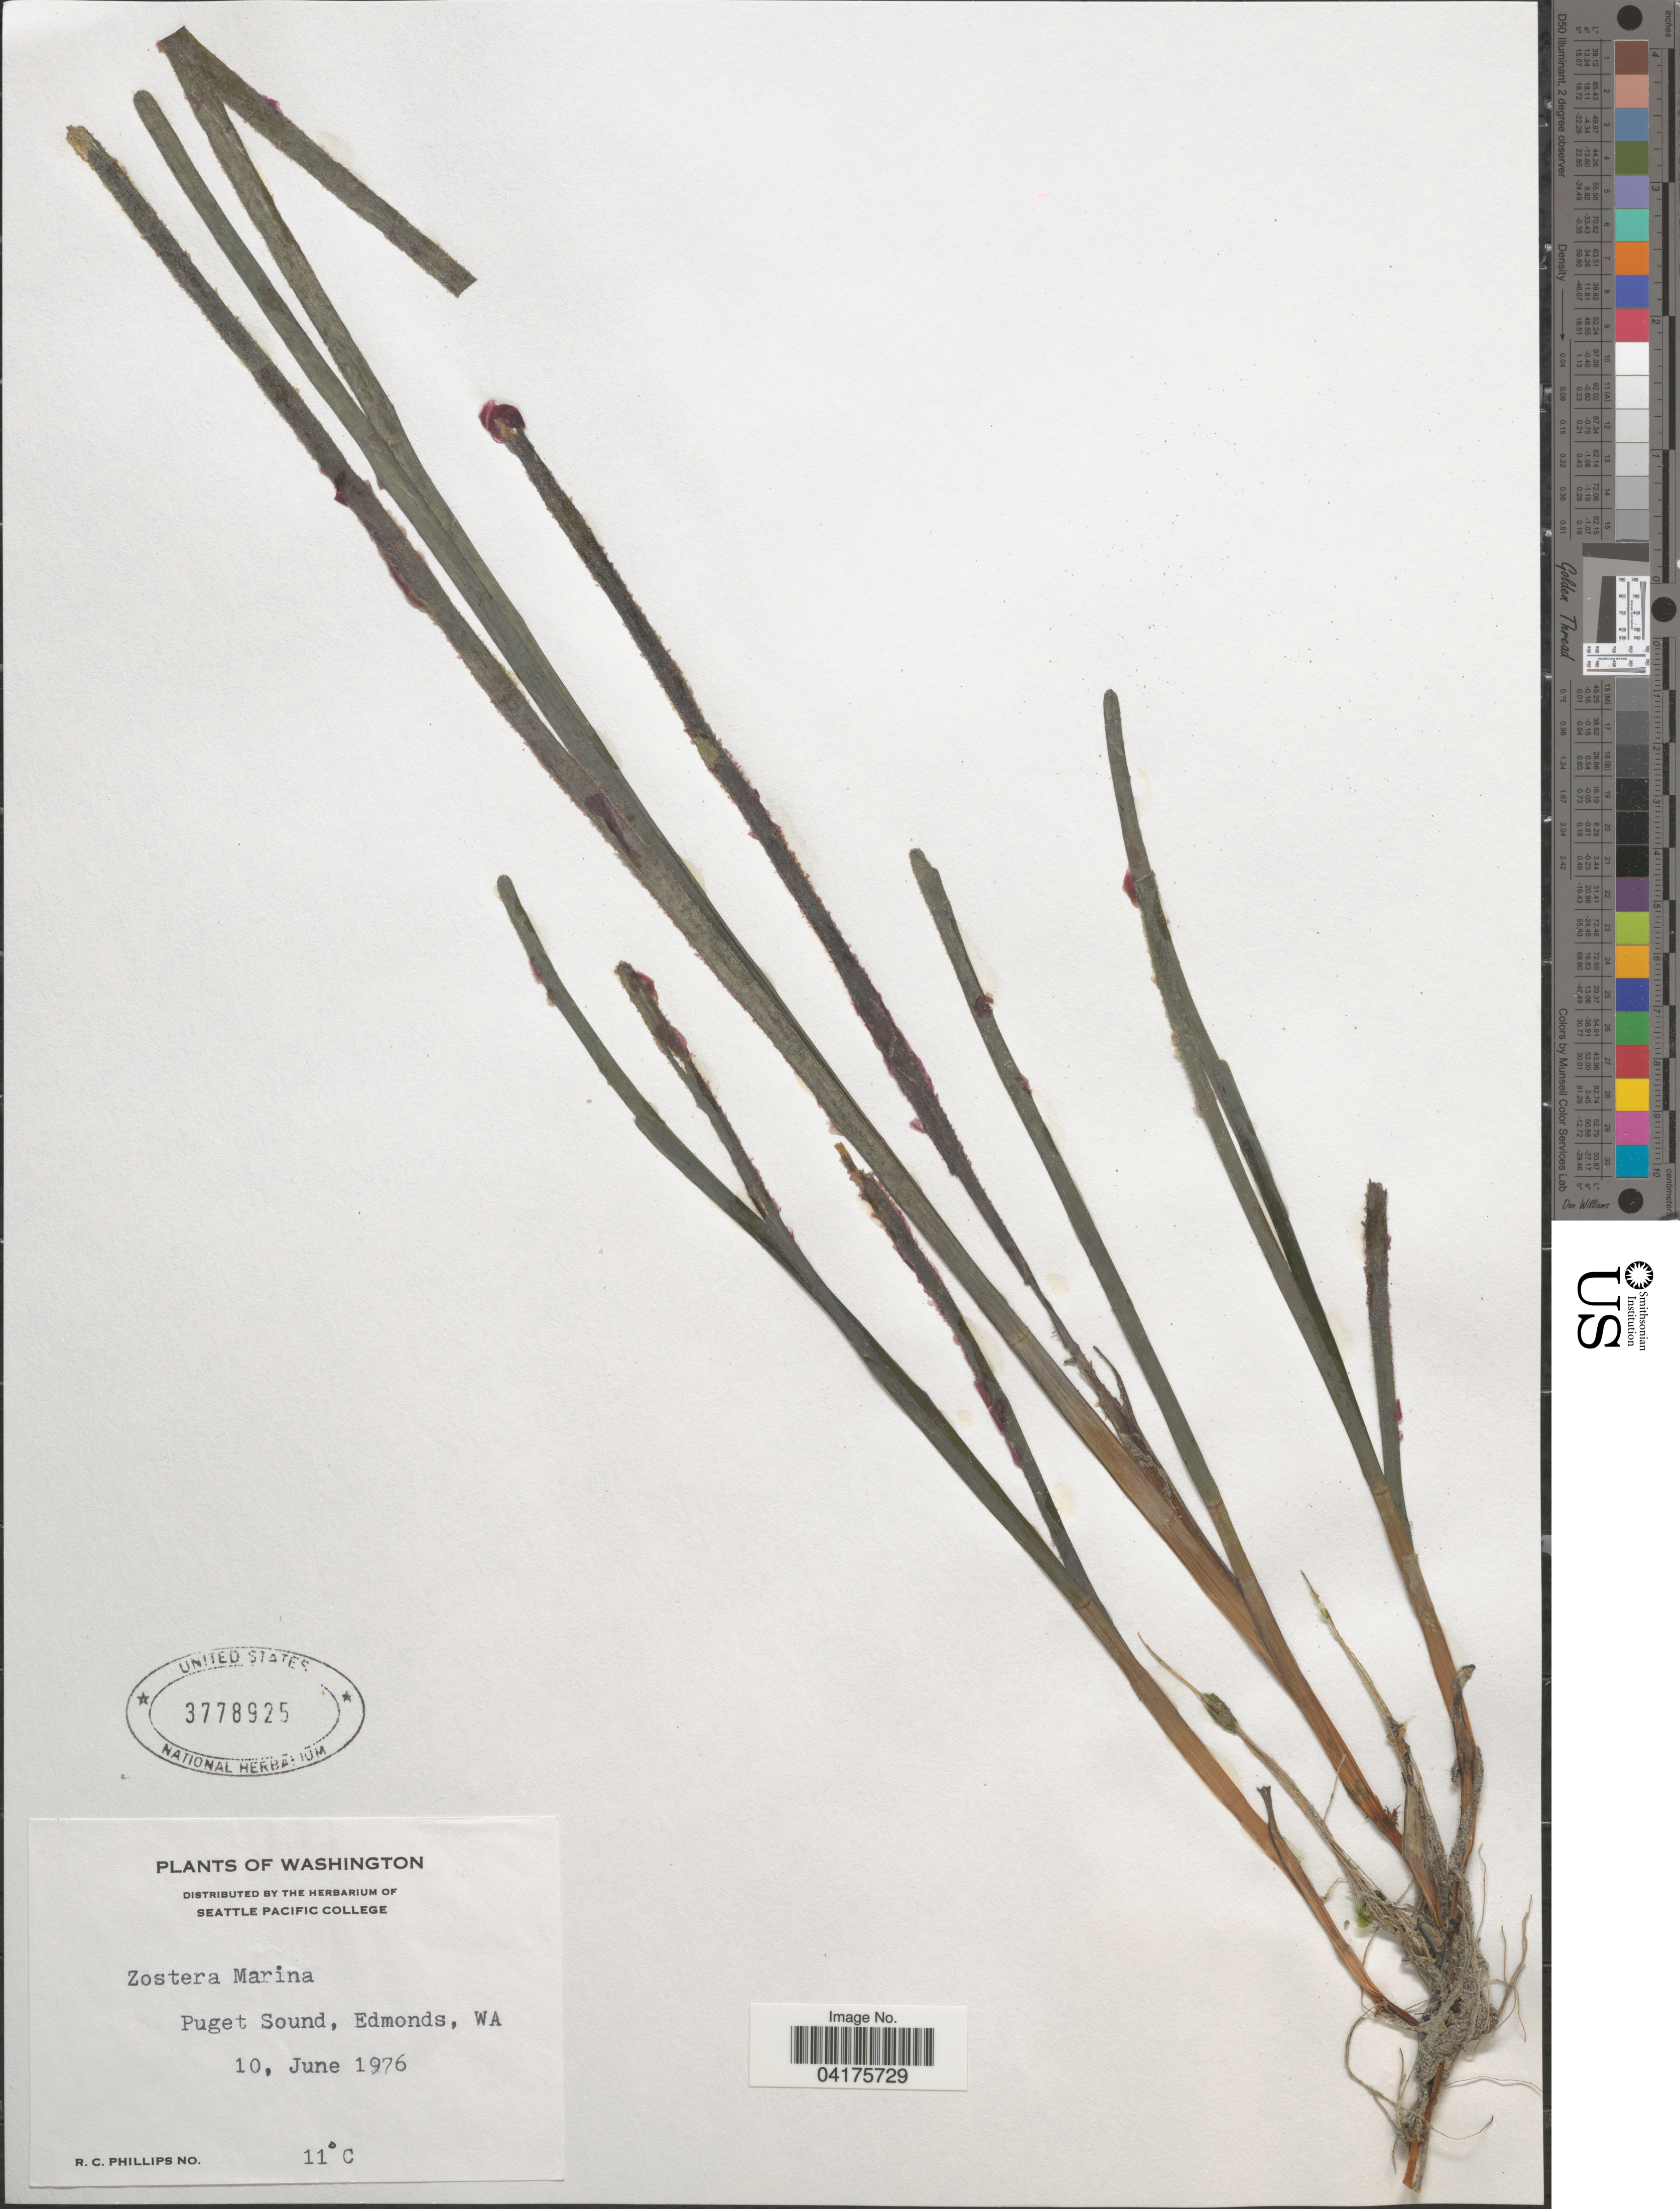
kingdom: Plantae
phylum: Tracheophyta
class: Liliopsida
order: Alismatales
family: Zosteraceae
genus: Zostera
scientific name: Zostera marina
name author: L.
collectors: R. C. Phillips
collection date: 1976-06-10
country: United States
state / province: Washington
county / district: King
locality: Puget Sound, Edmonds.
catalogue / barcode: US 3778925